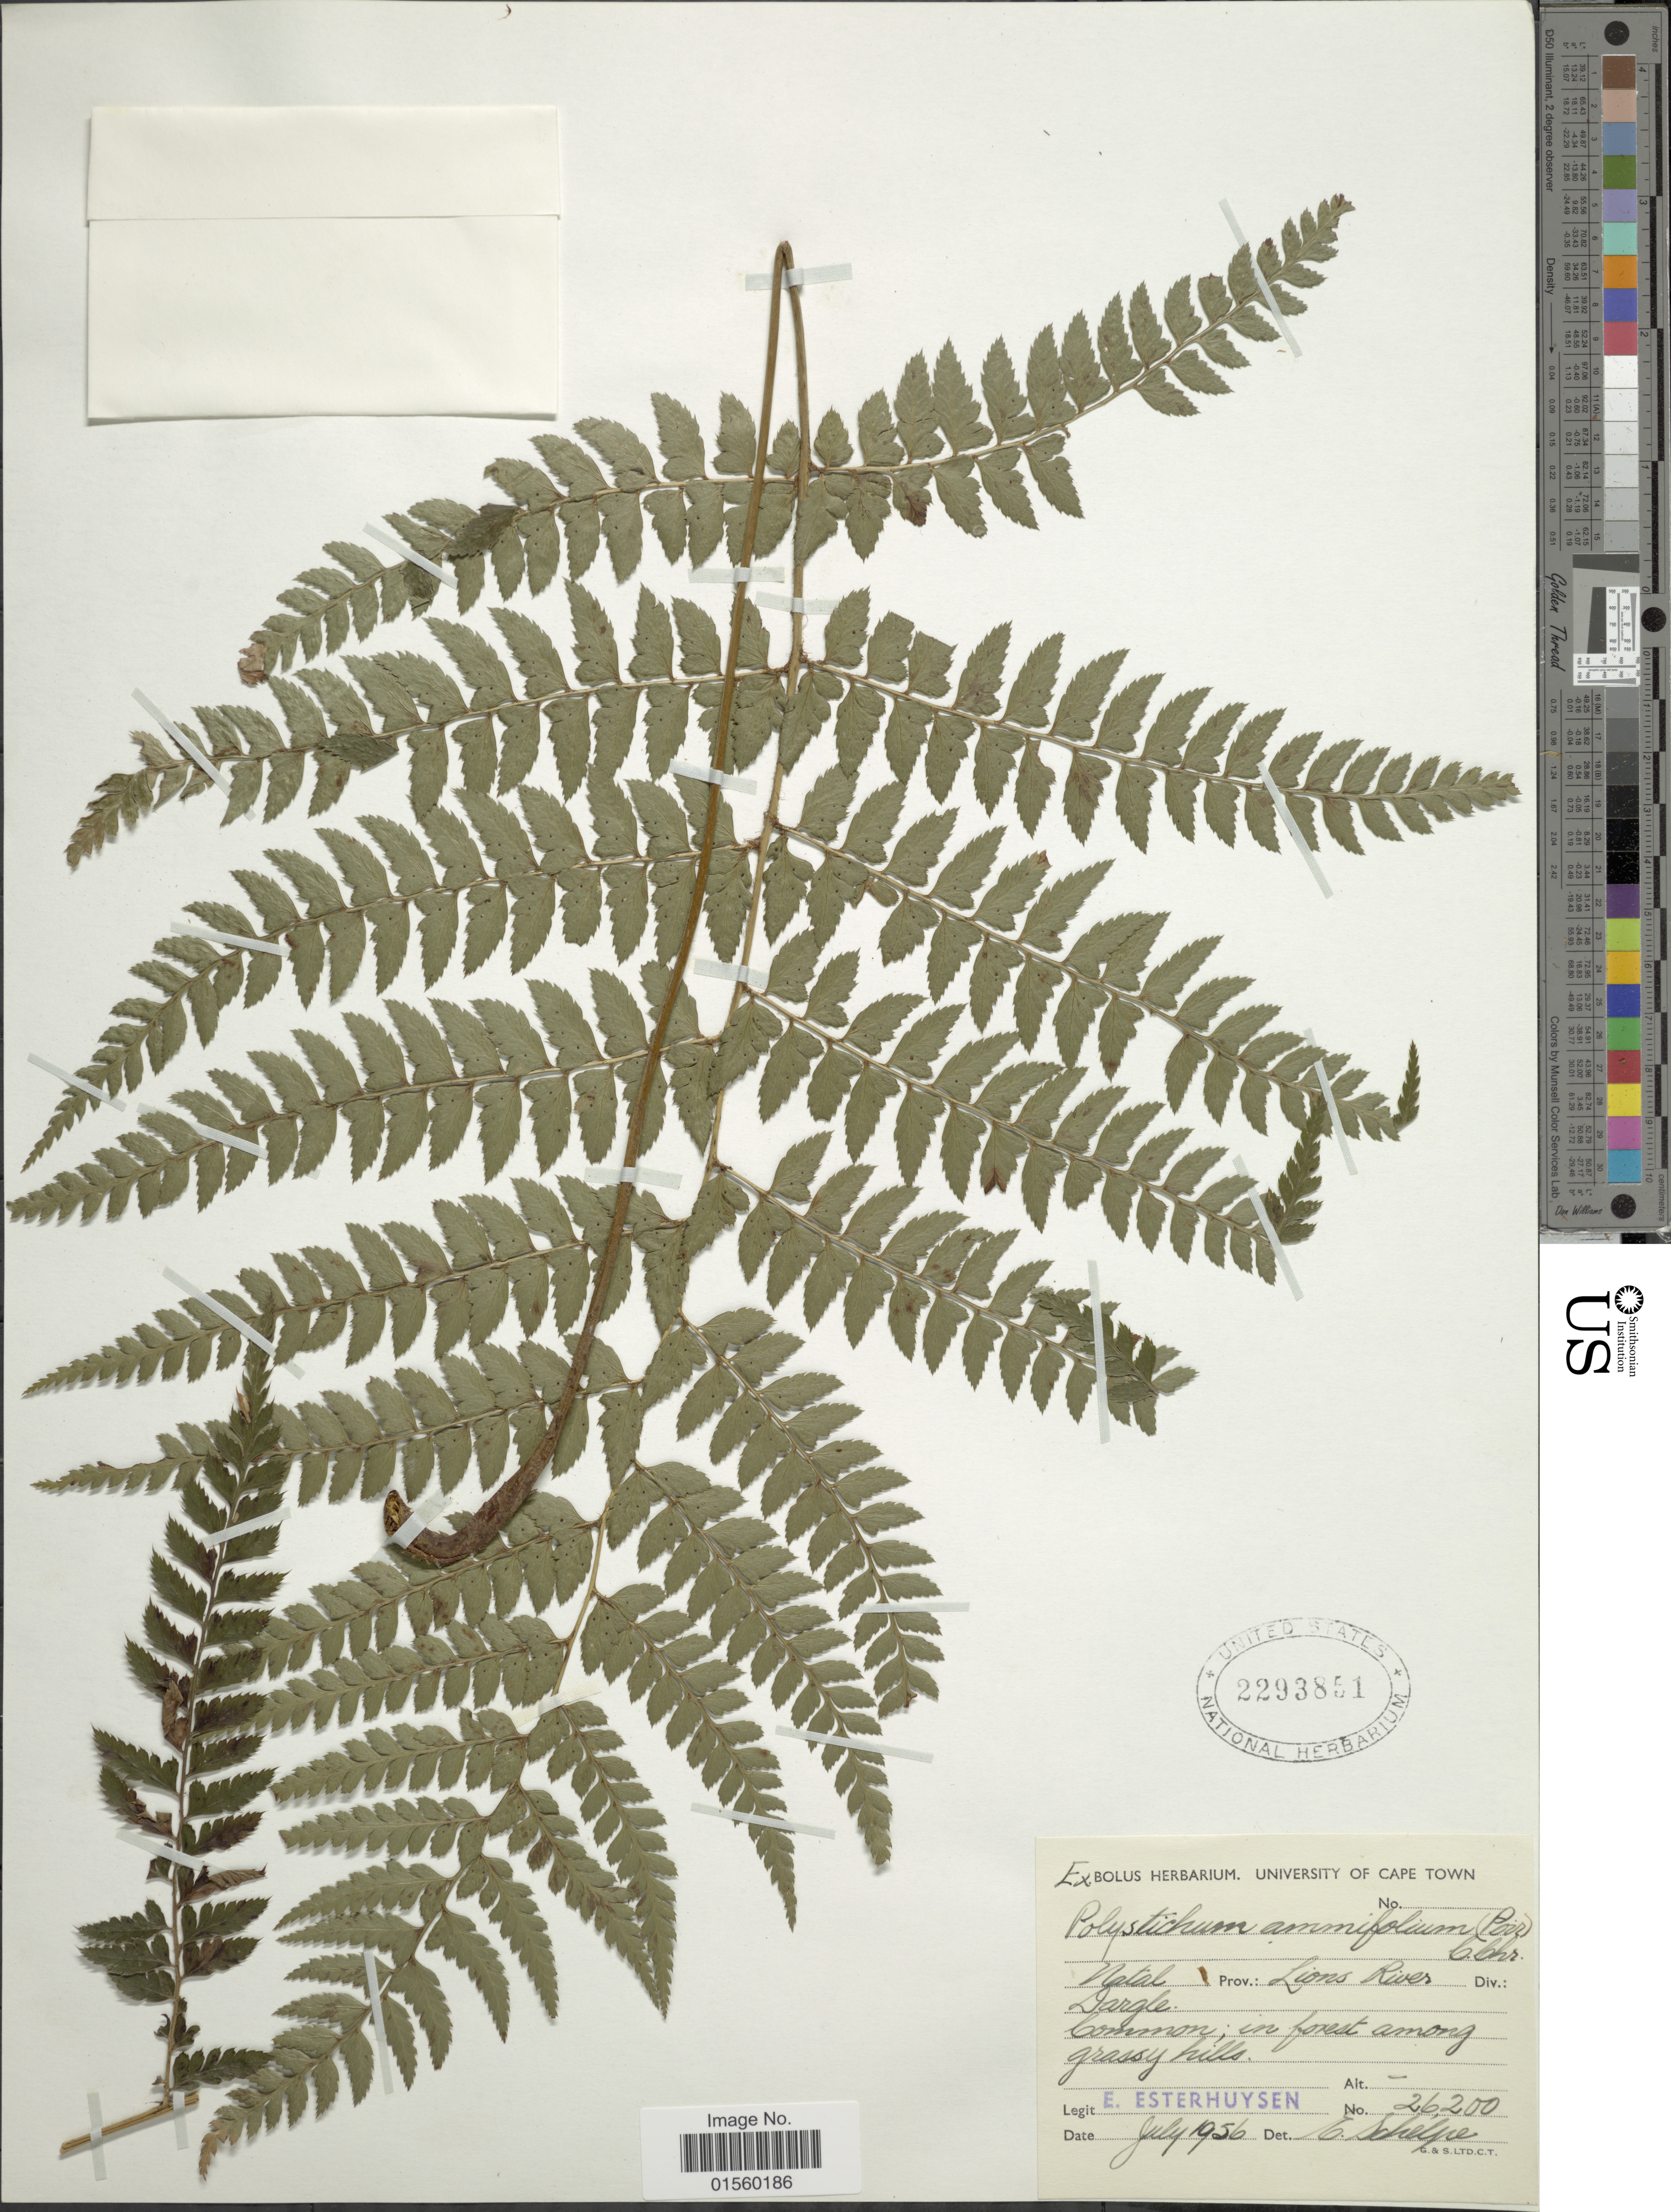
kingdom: Plantae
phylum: Tracheophyta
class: Polypodiopsida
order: Polypodiales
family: Dryopteridaceae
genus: Polystichum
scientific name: Polystichum ammifolium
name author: (Desv.) C. Chr.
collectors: E. E. Esterhuysen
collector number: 26200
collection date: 1956-07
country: South Africa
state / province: KwaZulu-Natal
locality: Prov. Lions River, Dargle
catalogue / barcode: US 2293851